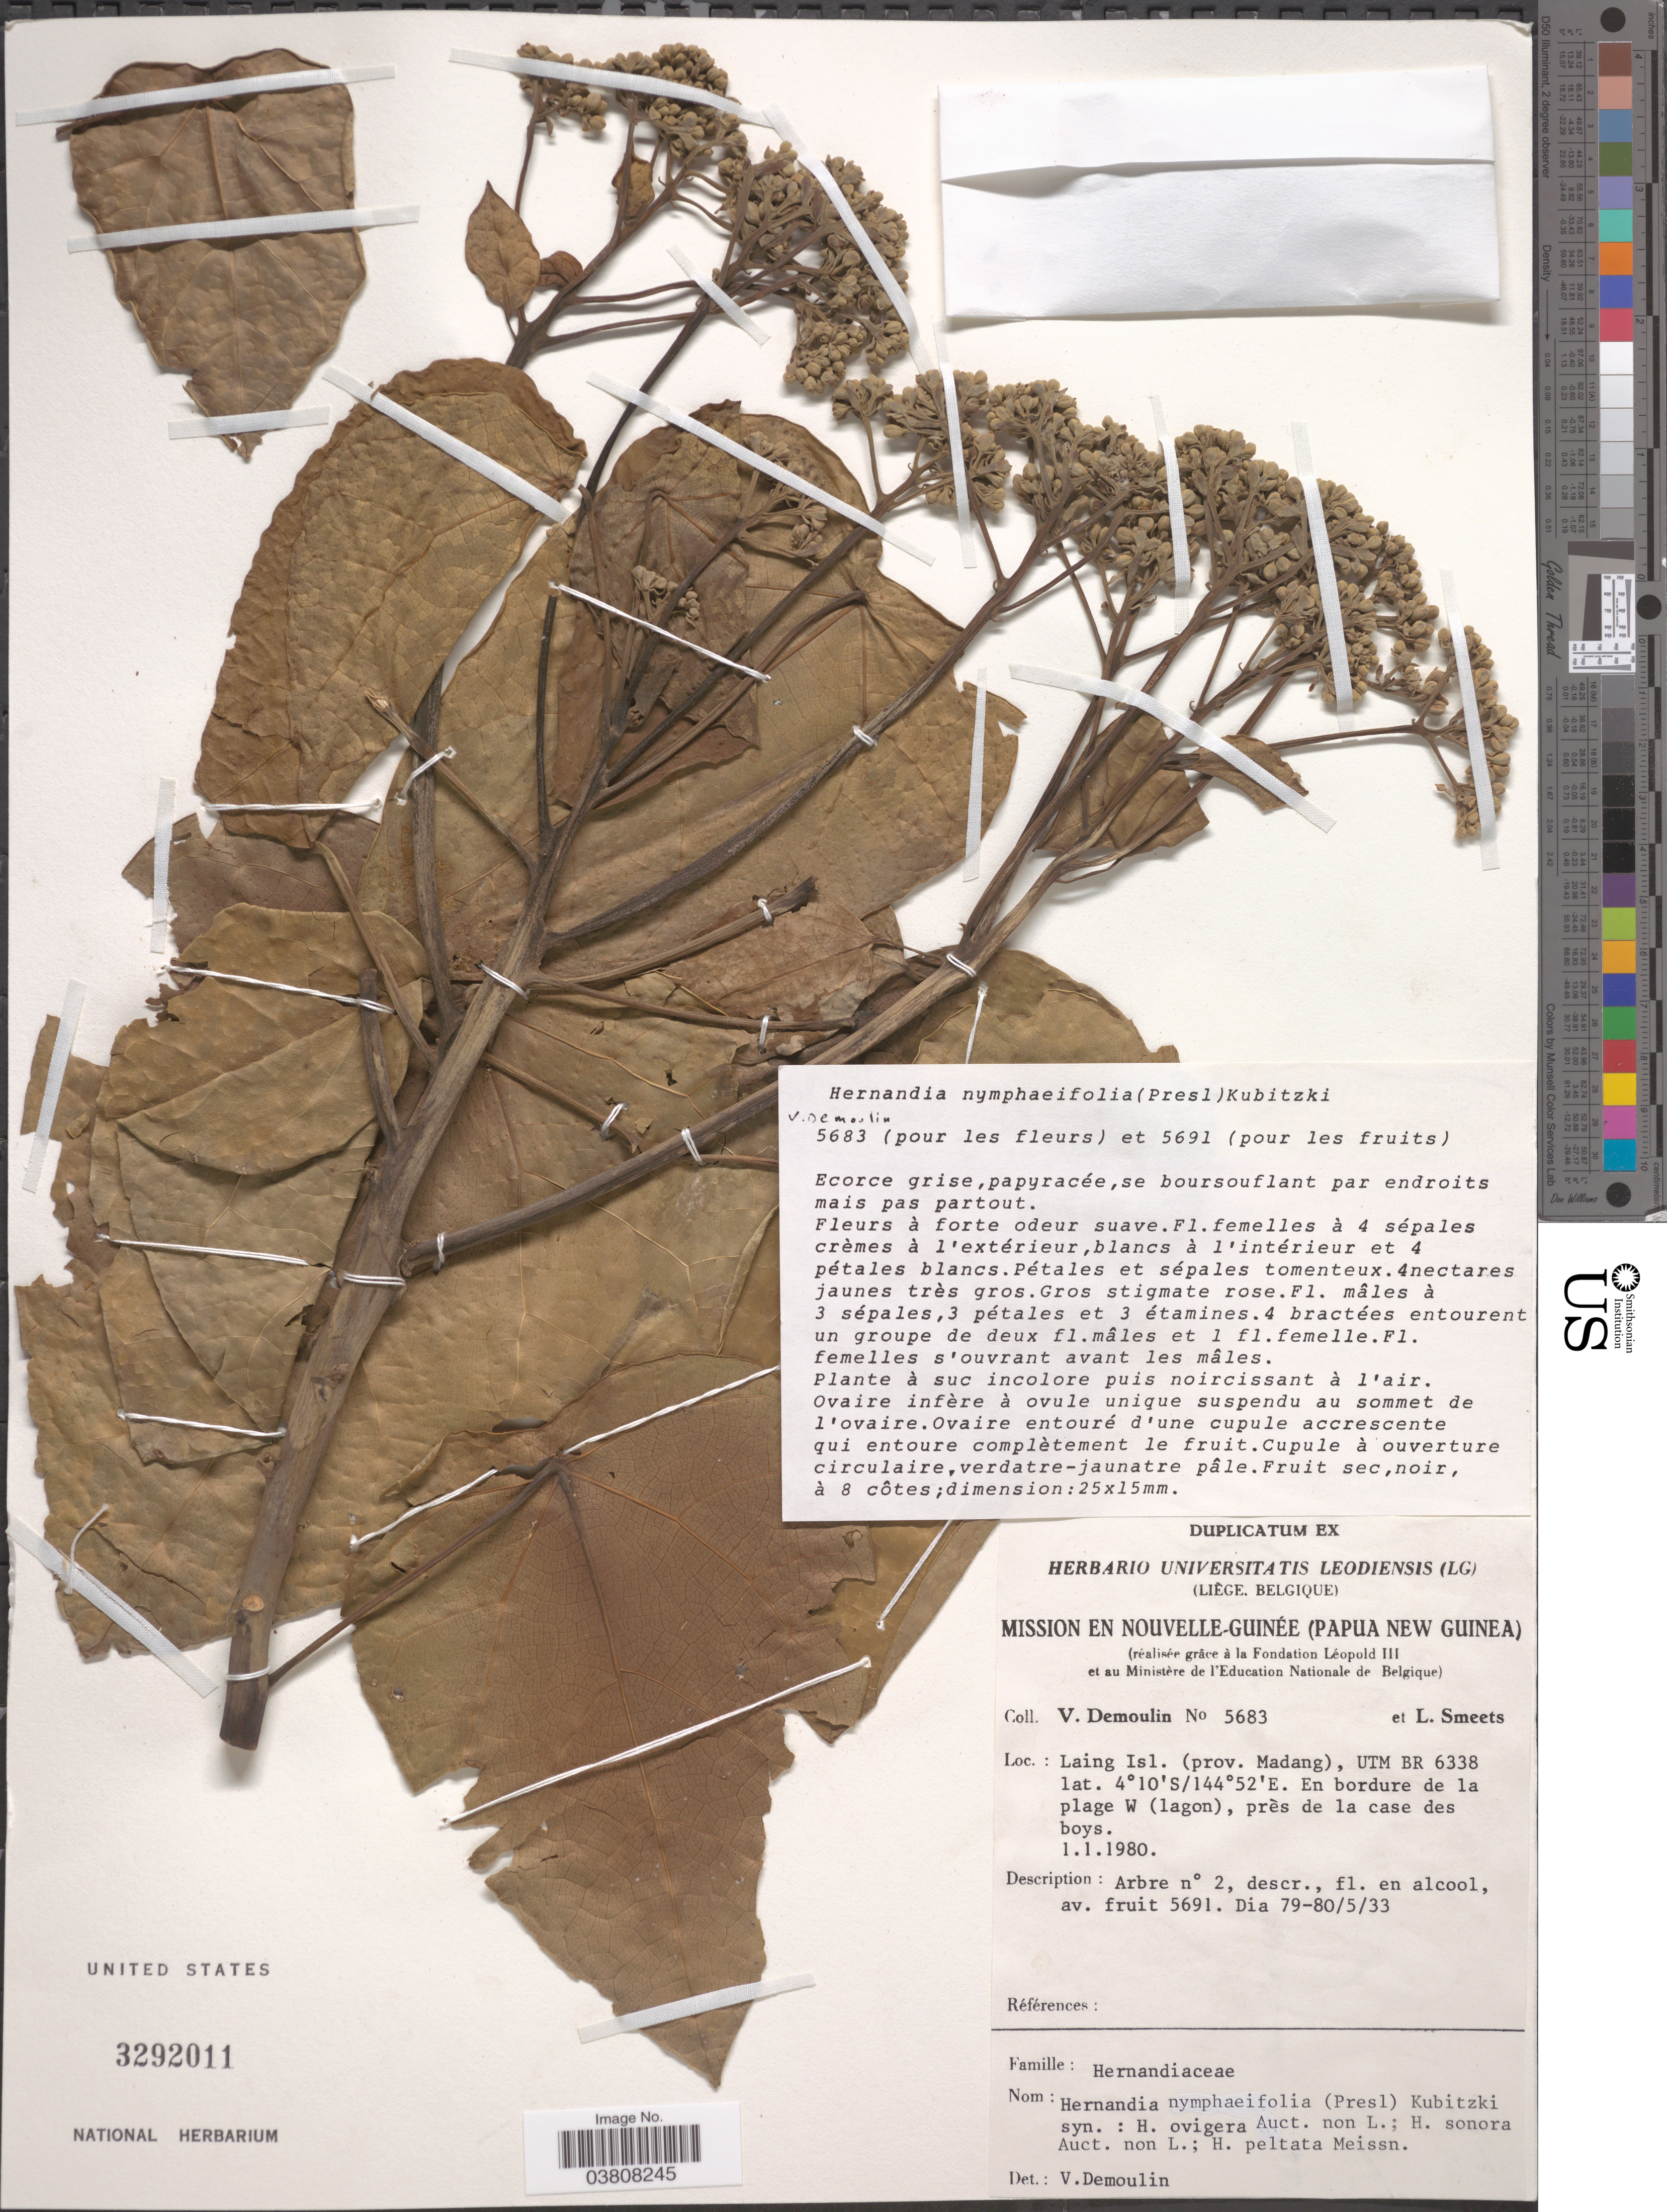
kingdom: Plantae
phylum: Tracheophyta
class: Magnoliopsida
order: Laurales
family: Hernandiaceae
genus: Hernandia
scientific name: Hernandia sonora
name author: L.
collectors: V. Demoulin & L. Smeets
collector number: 5683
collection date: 1980-01-01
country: Papua New Guinea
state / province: Madang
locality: Laing Isl., UTM BR 6338. En bordure de la plage W (lagon), près de la case des boys.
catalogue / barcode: US 3292011